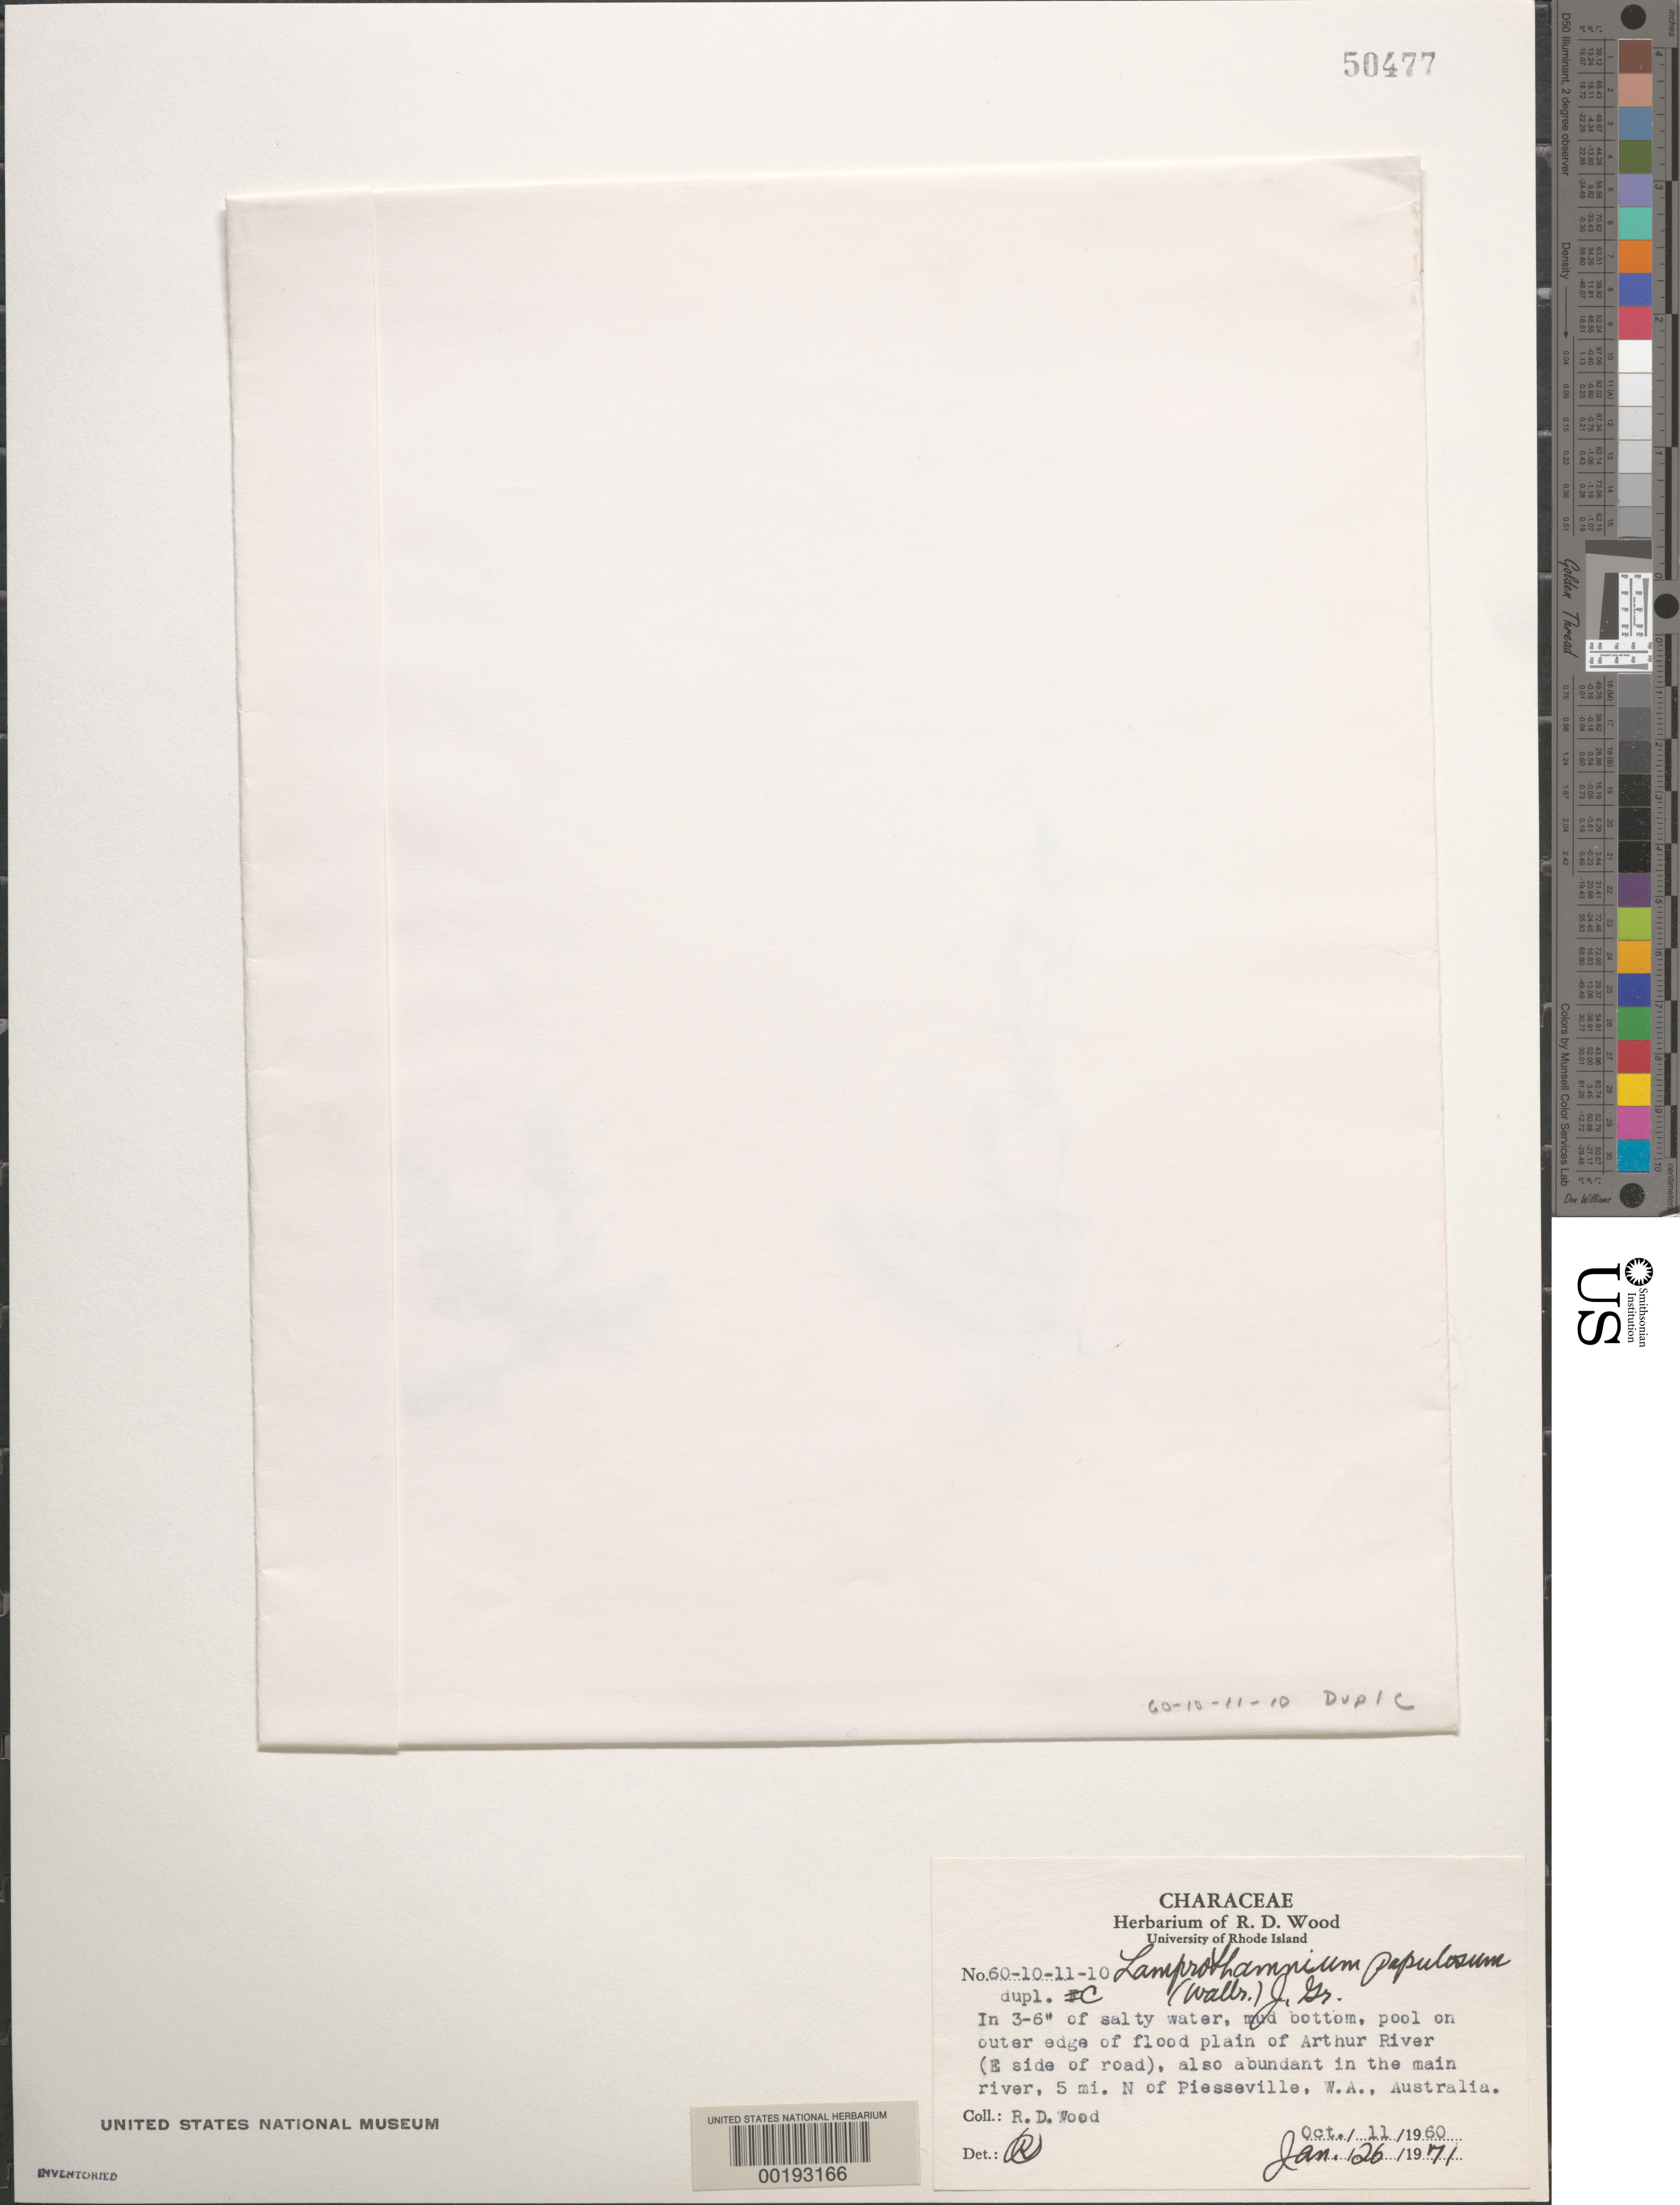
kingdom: Plantae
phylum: Charophyta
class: Charophyceae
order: Charales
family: Characeae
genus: Lamprothamnium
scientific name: Lamprothamnium papulosum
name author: (Wallr.) J. Groves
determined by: Wood, R. D.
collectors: R. Wood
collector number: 60-10-11-10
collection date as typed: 11 Oct 1960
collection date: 1960-10-11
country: Australia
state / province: Western Australia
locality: Arthur river flood plain, 5 miles north of piesseville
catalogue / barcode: US 50477